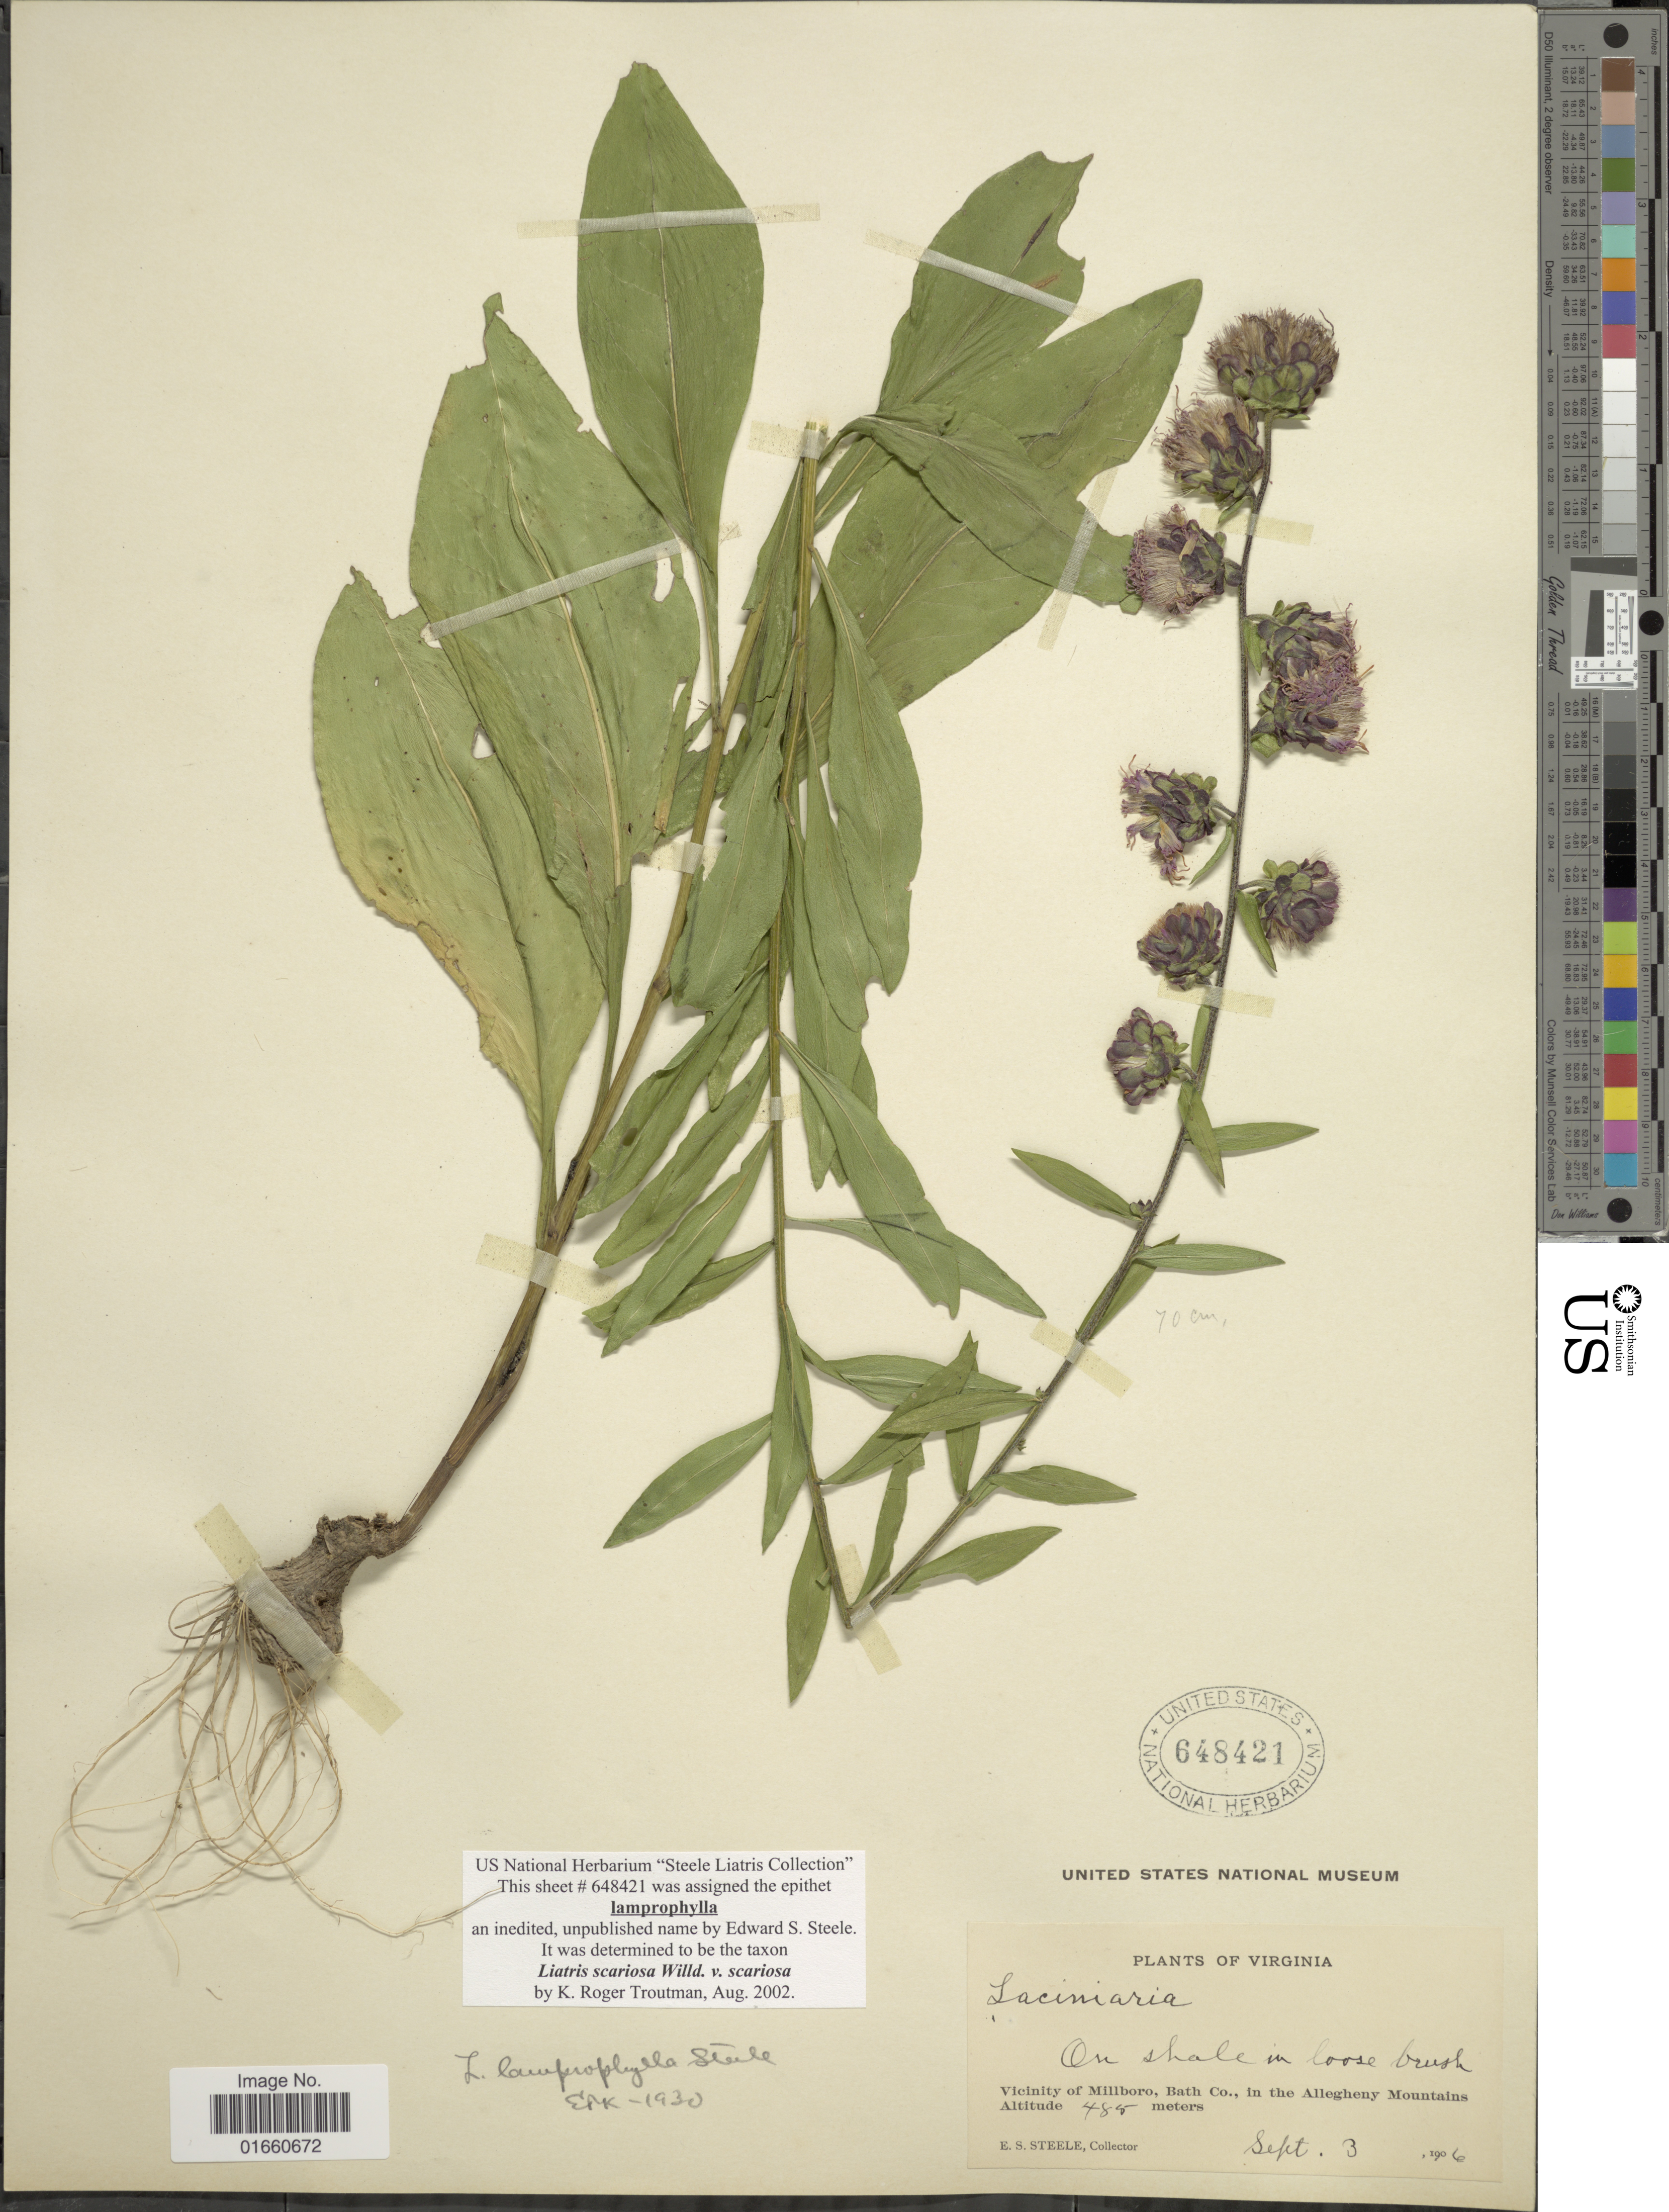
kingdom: Plantae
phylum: Tracheophyta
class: Magnoliopsida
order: Asterales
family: Asteraceae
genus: Liatris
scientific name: Liatris scariosa var. scariosa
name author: Willd.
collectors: E. Steele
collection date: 1906-09-03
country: United States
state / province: Virginia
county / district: Bath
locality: Vicinity of Millboro, Bath Co. in the Allegheny Mountains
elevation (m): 485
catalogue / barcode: US 648421